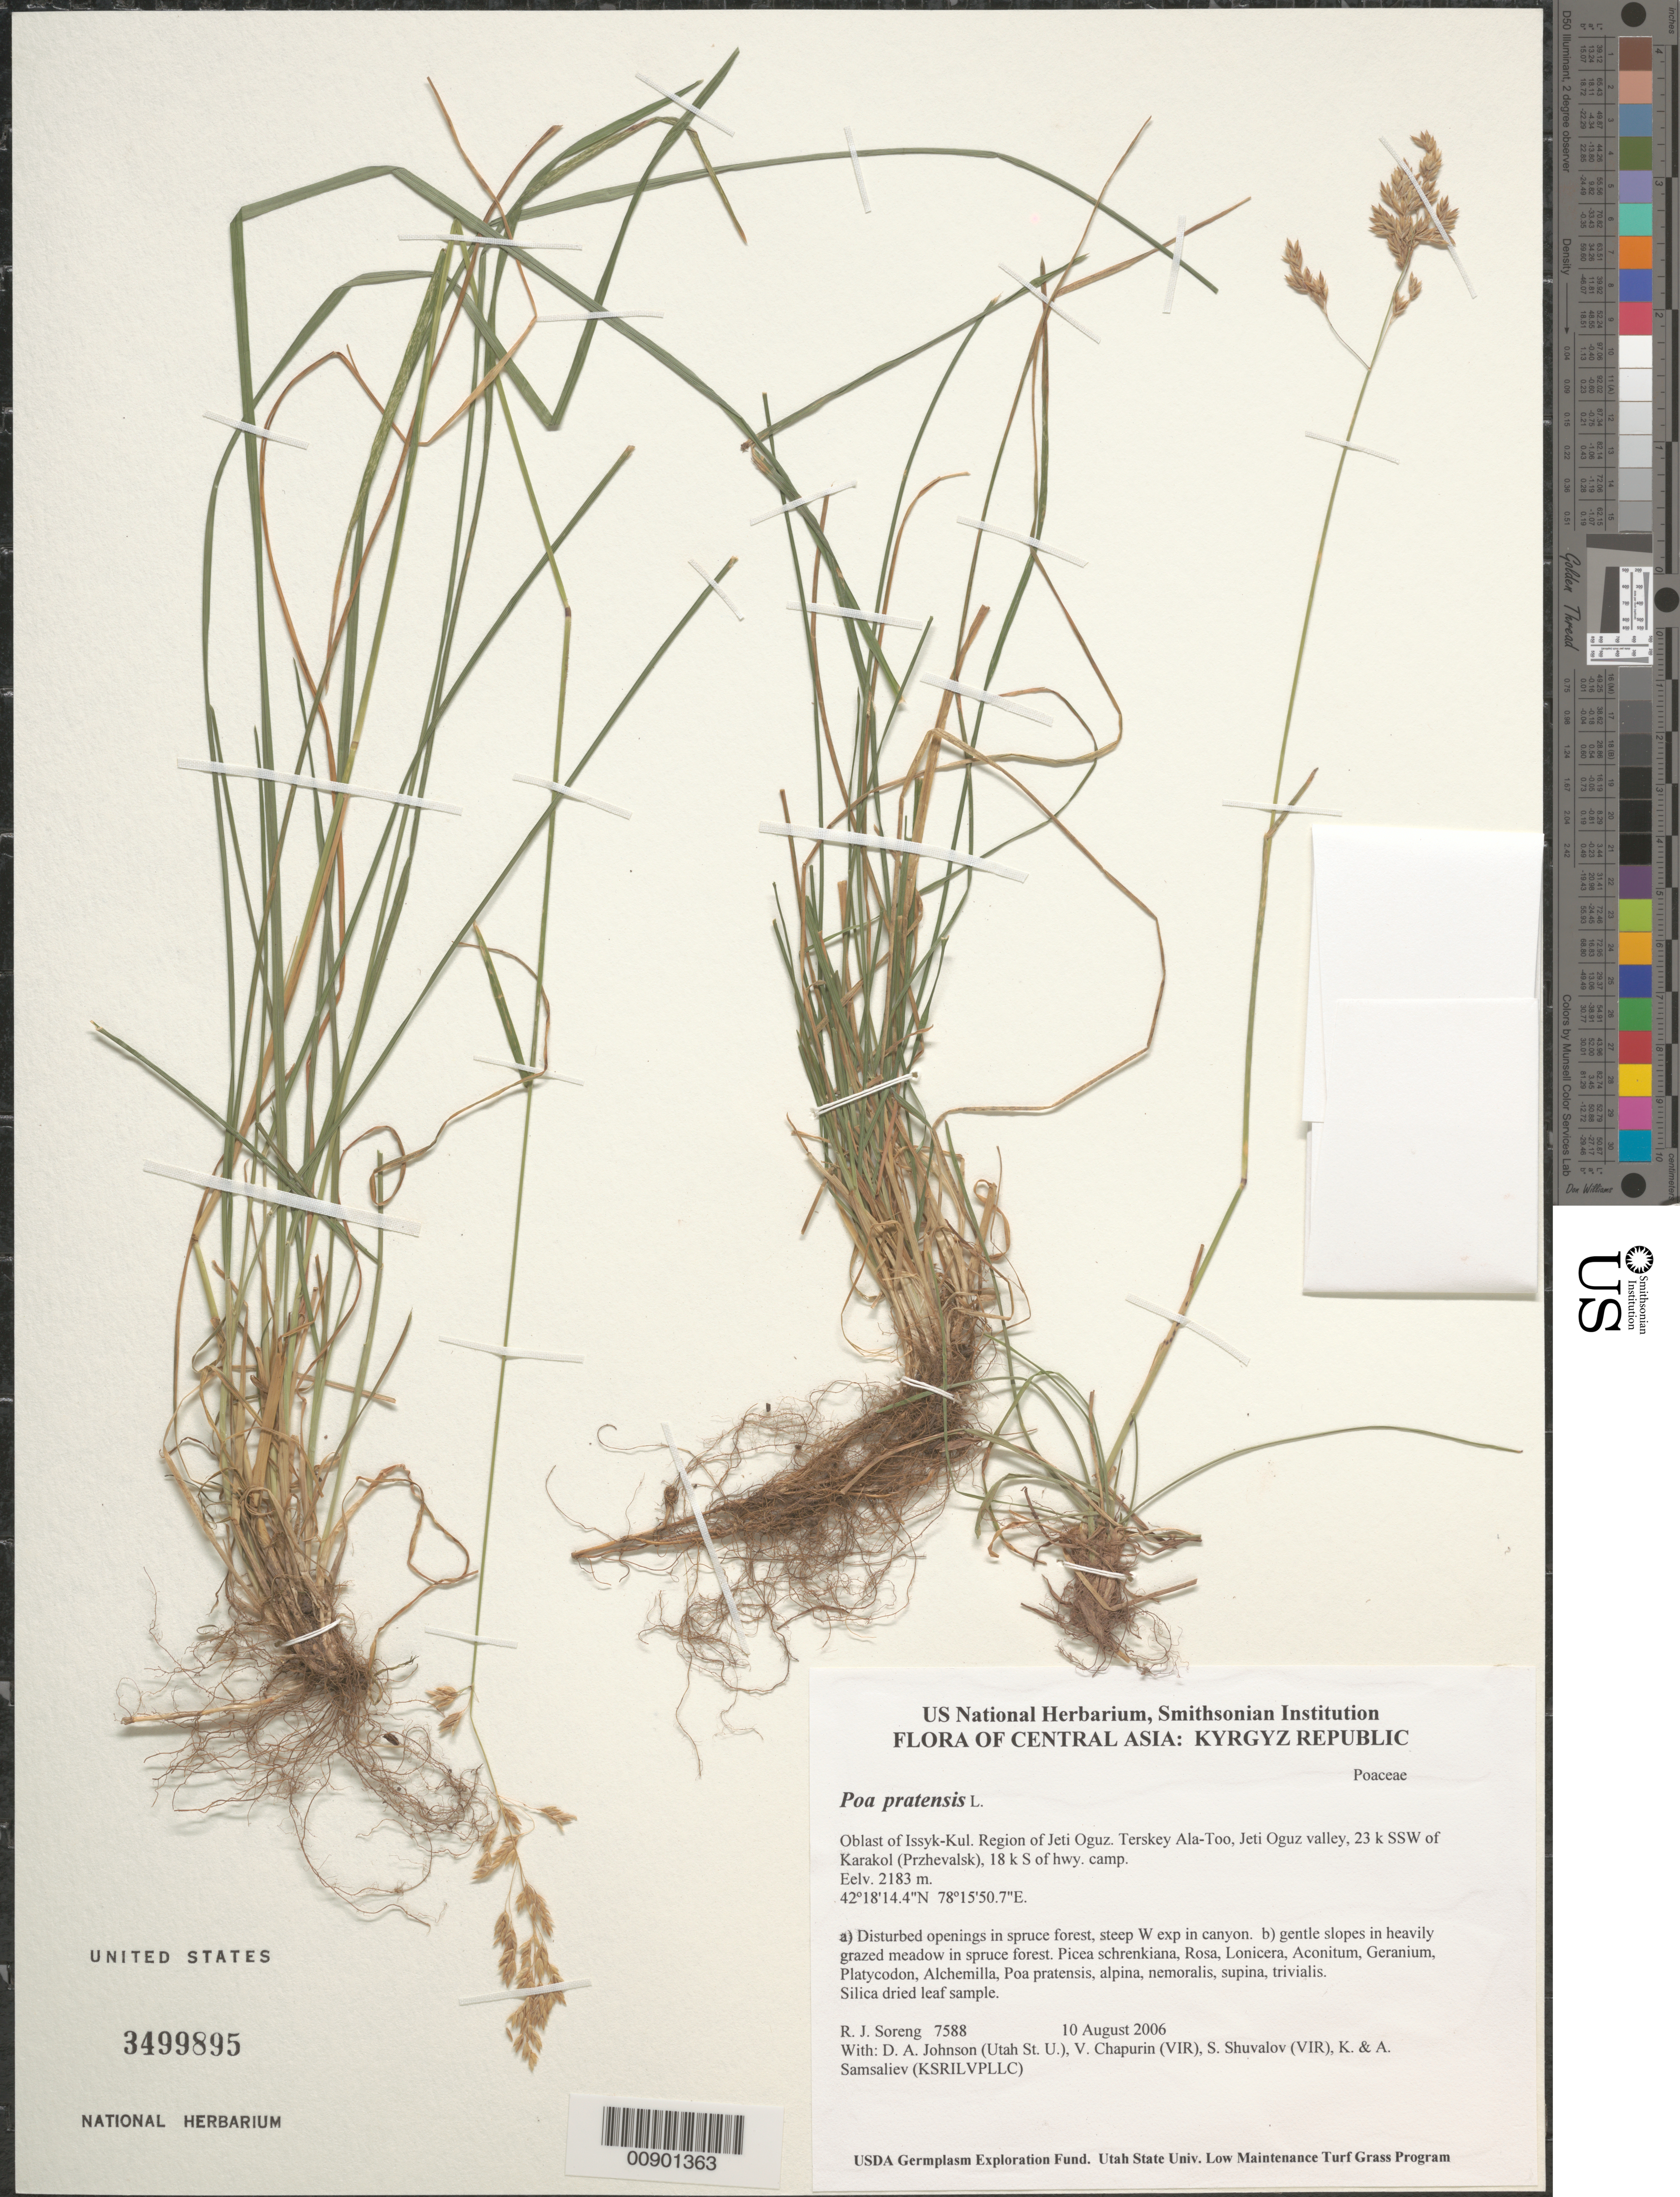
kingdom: Plantae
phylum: Tracheophyta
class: Liliopsida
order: Poales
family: Poaceae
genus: Poa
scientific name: Poa pratensis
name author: L.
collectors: R. J. Soreng, D. Johnson, S. Shuvalov, V. Chapurin, K. Samsaliev & A. Samsaliev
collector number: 7588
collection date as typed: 10 Aug 2006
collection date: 2006-08-10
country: Kyrgyzstan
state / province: Ysyk-Kol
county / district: Jeti Oguz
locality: Terskey Ala-Too, Jeti Oguz valley, 23 km SSW of Karakol (Przhevalsk), 18 km S of hwy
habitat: a) Disturbed openings in spruce forest, steep W exp in canyon. b) gentle slopes in heavily grazed meadow in spruce forest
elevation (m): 2183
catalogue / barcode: US 3499895